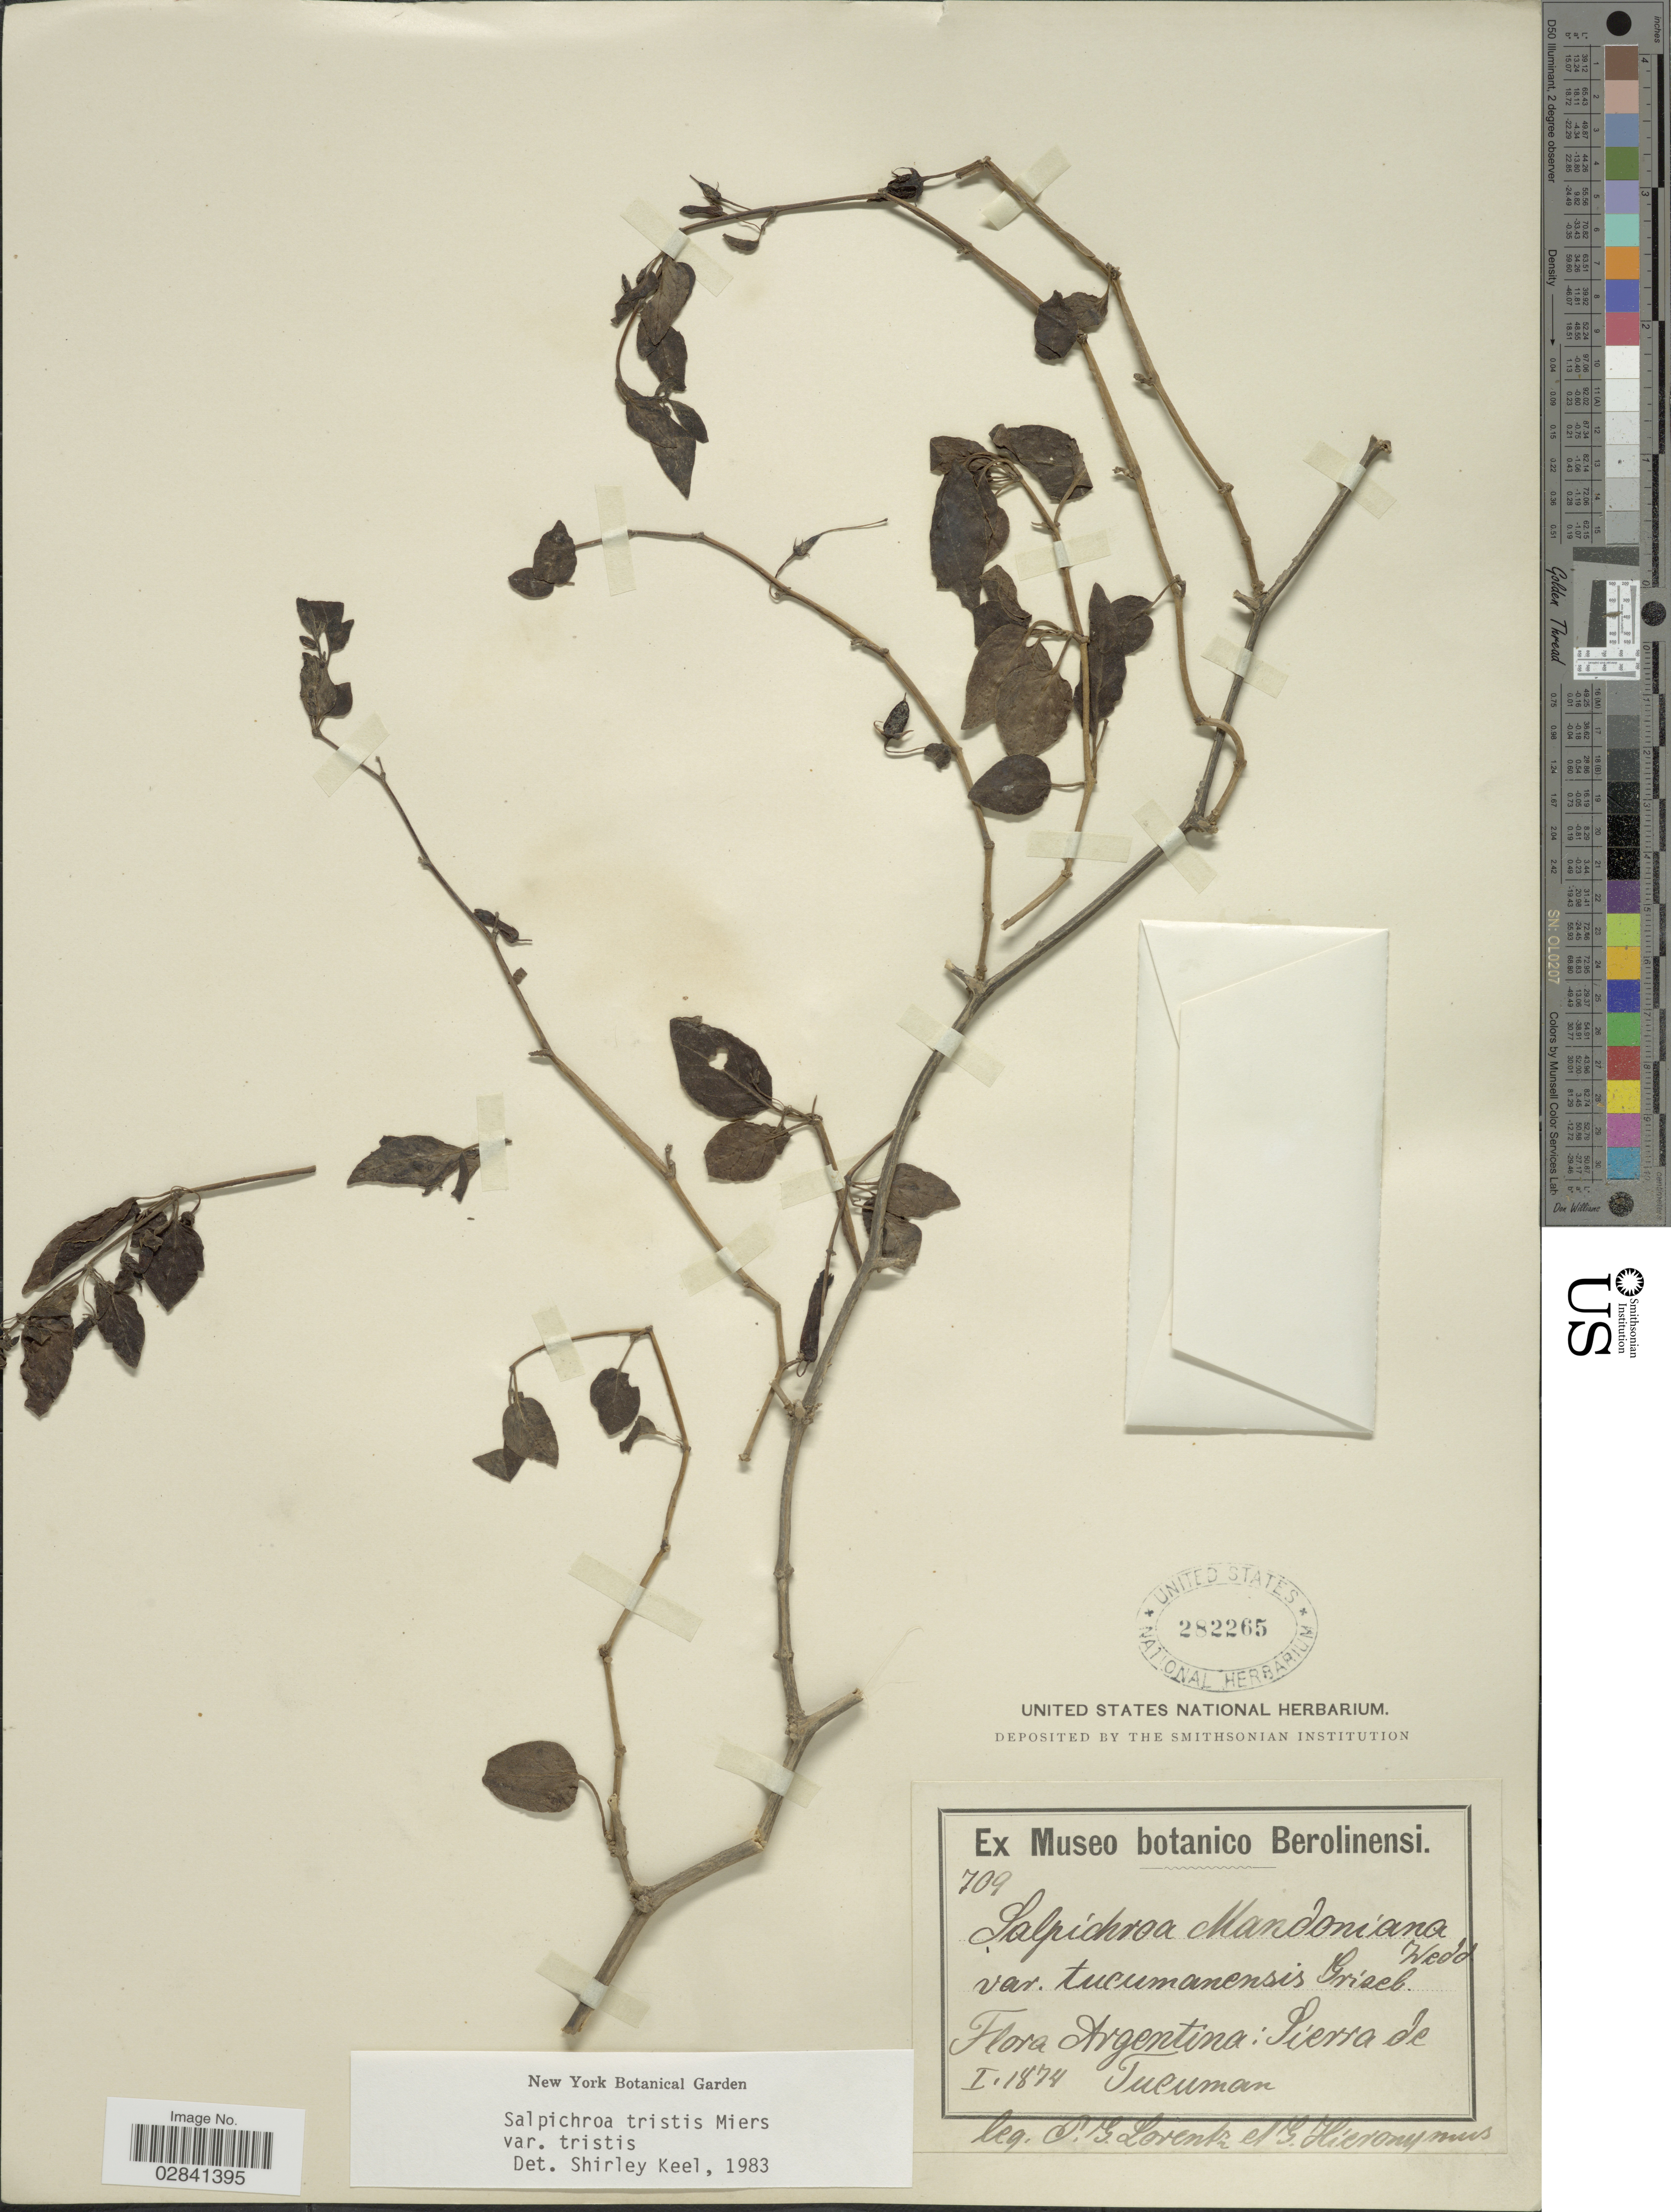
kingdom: Plantae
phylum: Tracheophyta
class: Magnoliopsida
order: Solanales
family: Solanaceae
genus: Salpichroa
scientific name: Salpichroa tristis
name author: Walp.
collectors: P. G. Lorentz & G. H. Hieronymus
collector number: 709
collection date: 1874-01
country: Argentina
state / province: Tucuman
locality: Sierra de Tucuman.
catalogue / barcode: US 282265